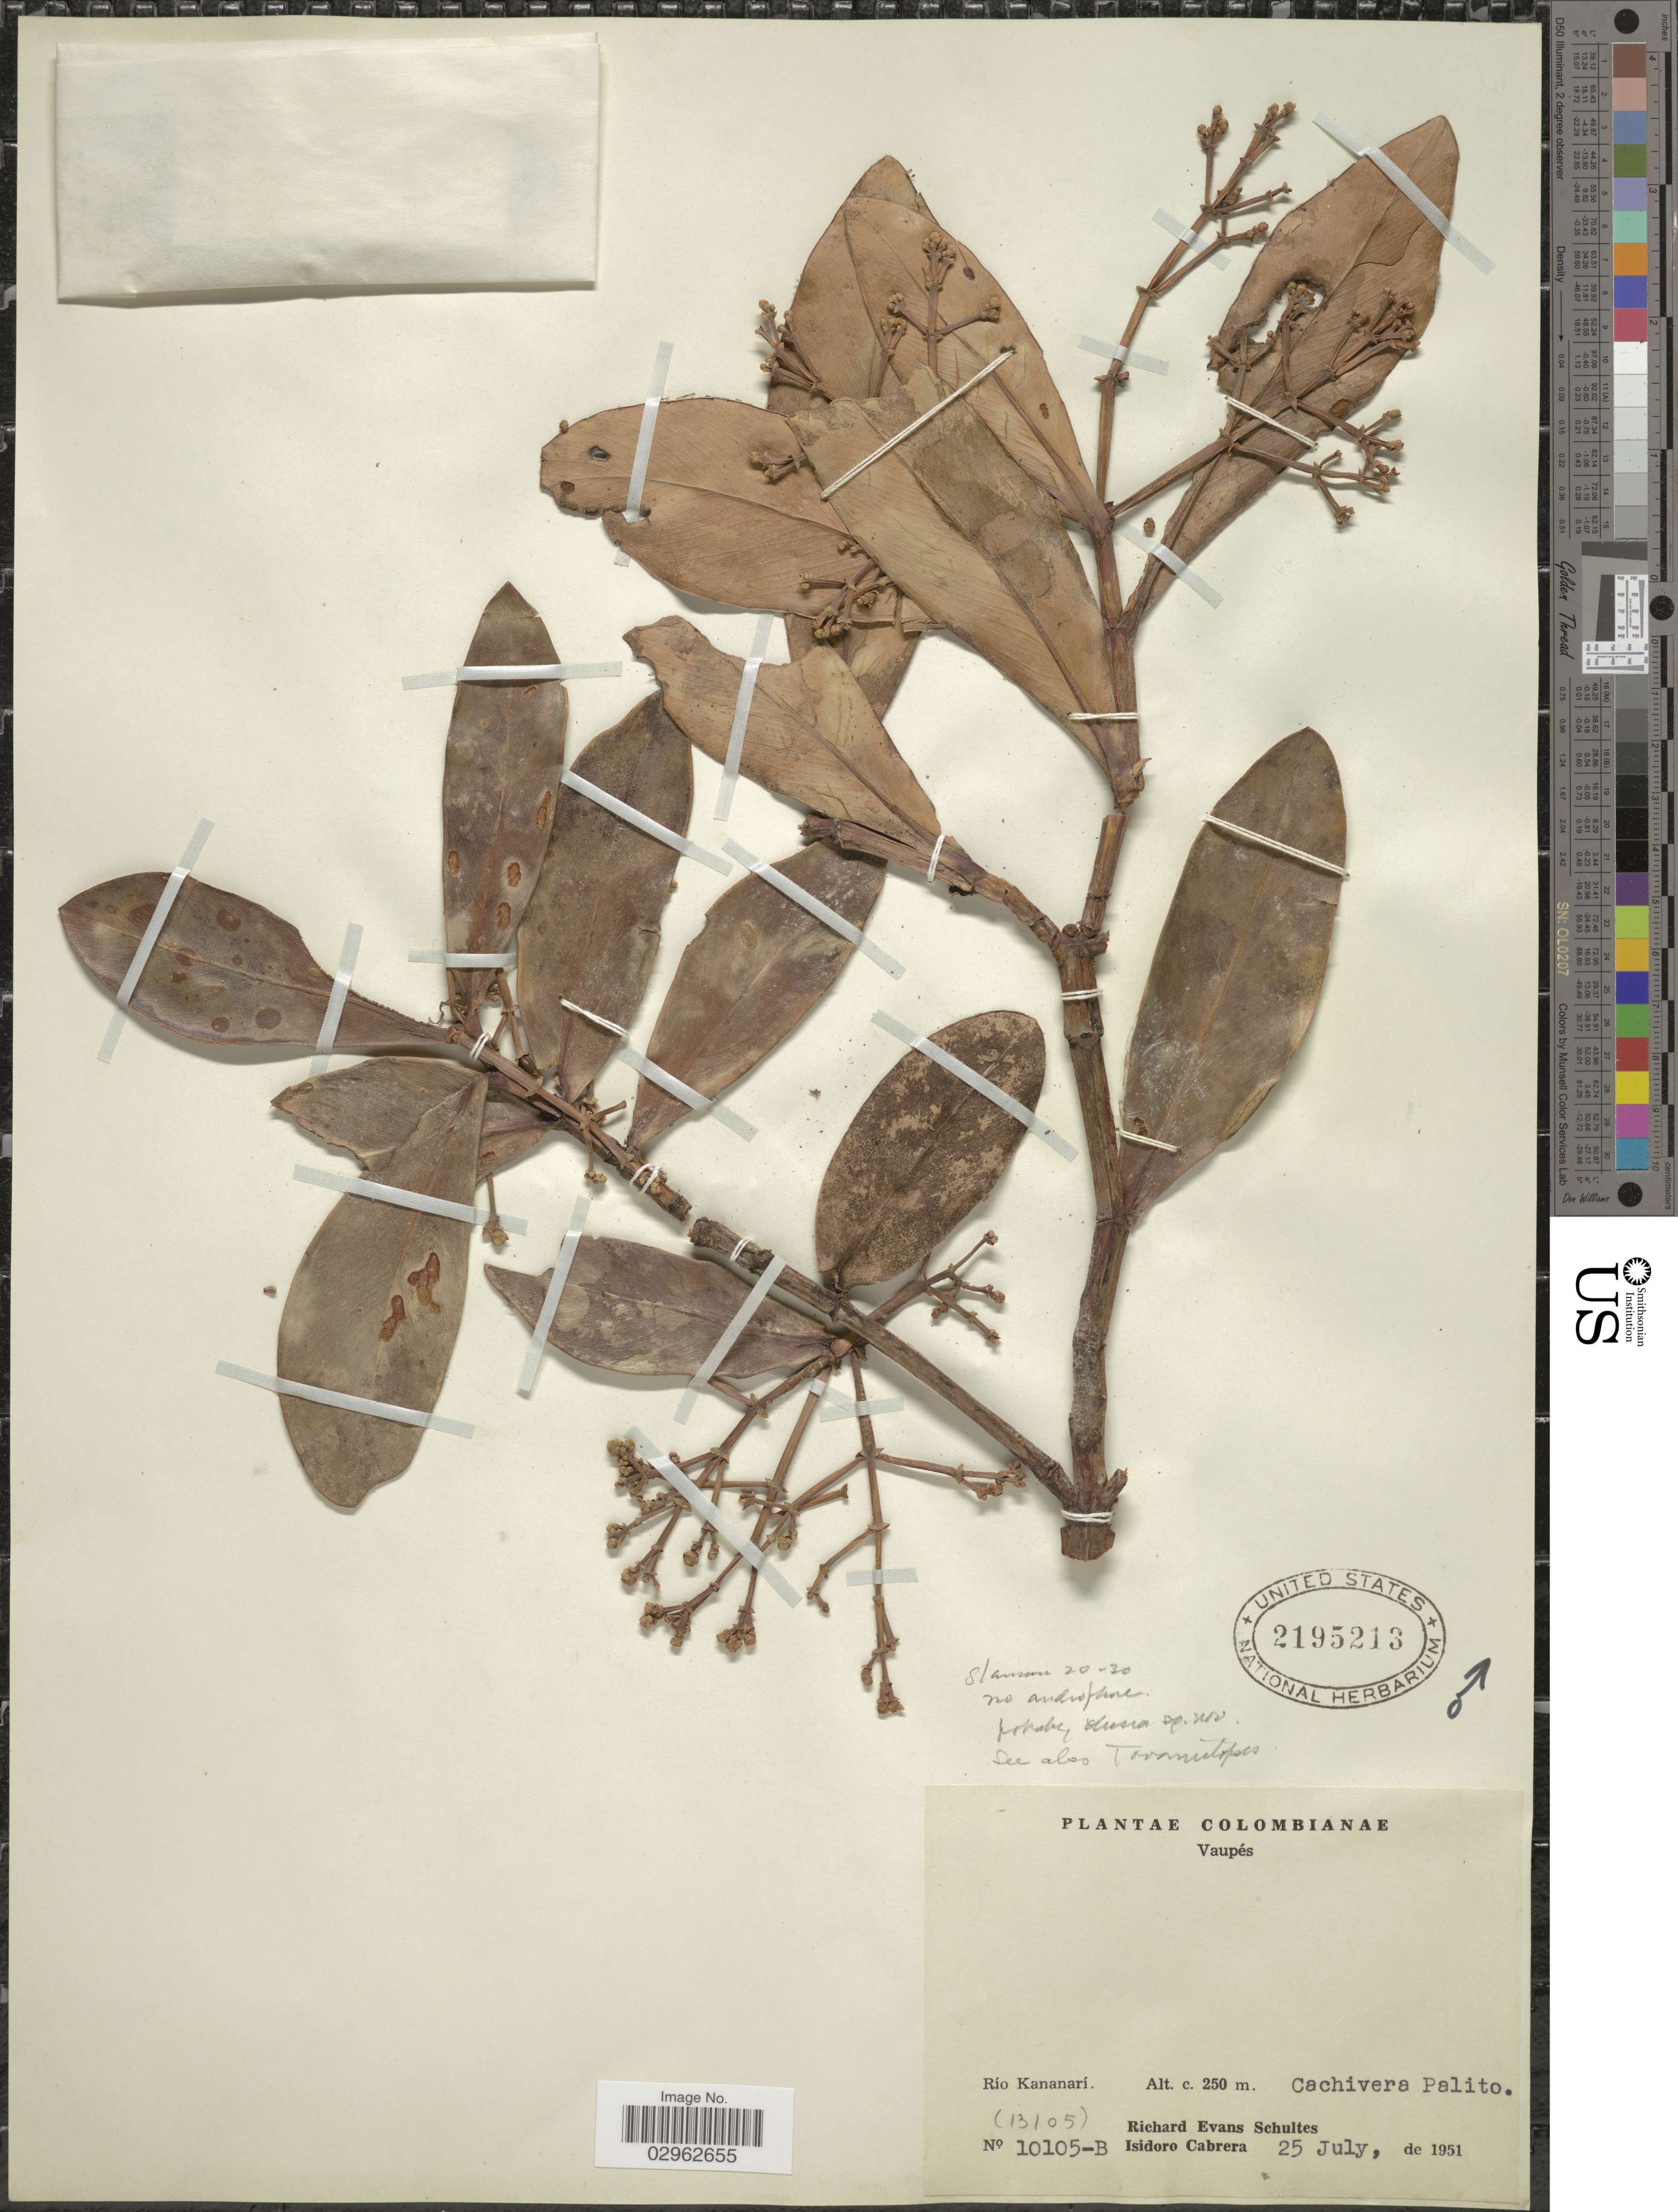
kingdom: Plantae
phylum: Tracheophyta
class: Magnoliopsida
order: Malpighiales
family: Clusiaceae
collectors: R. E. Schultes & I. Cabrera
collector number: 10105-B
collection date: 1951-07-25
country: Colombia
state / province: Vaupés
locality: Río Kananarí, Cachivera Palito.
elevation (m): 250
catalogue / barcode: US 2195213